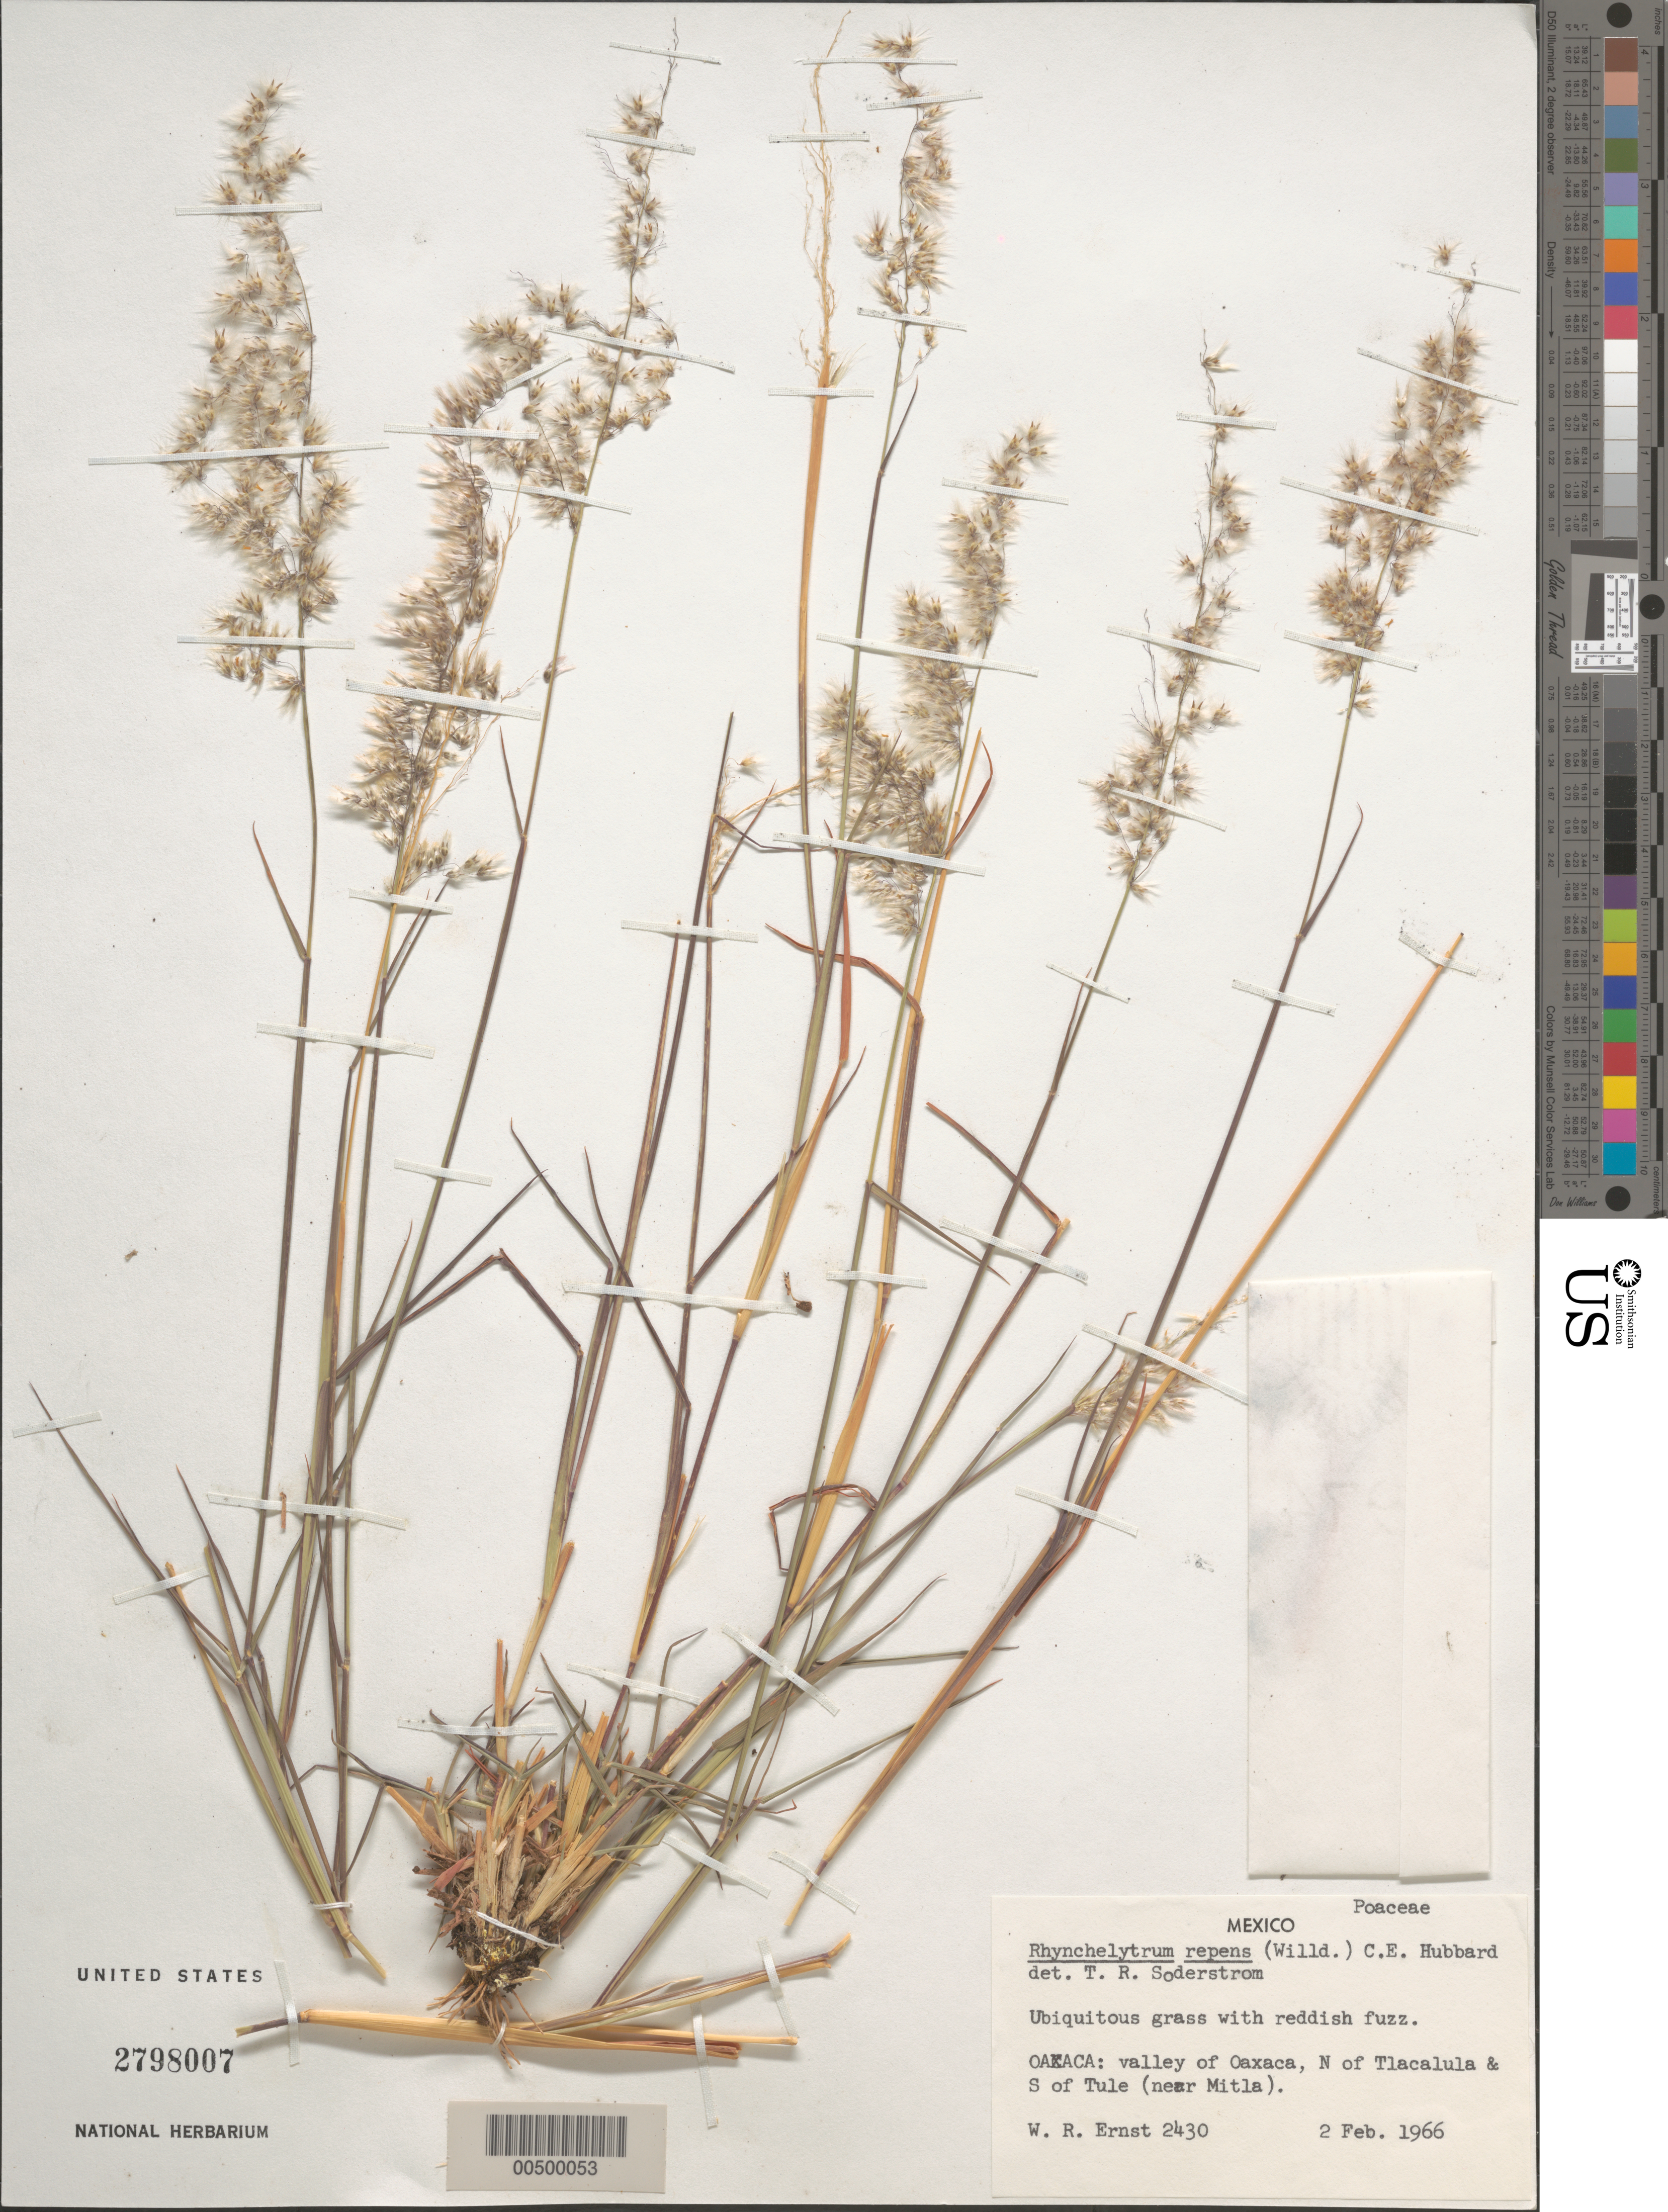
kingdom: Plantae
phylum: Tracheophyta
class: Liliopsida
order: Poales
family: Poaceae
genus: Rhynchelytrum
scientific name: Rhynchelytrum repens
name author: (Willd.) C.E. Hubb.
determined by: Soderstrom, T. R.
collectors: W. R. Ernst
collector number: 2430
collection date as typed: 2 Feb 1966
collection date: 1966-02-02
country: Mexico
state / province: Oaxaca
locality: Valley of Oaxaca, N of Tlacalula & S of Tule (near Mitla)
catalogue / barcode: US 2798007